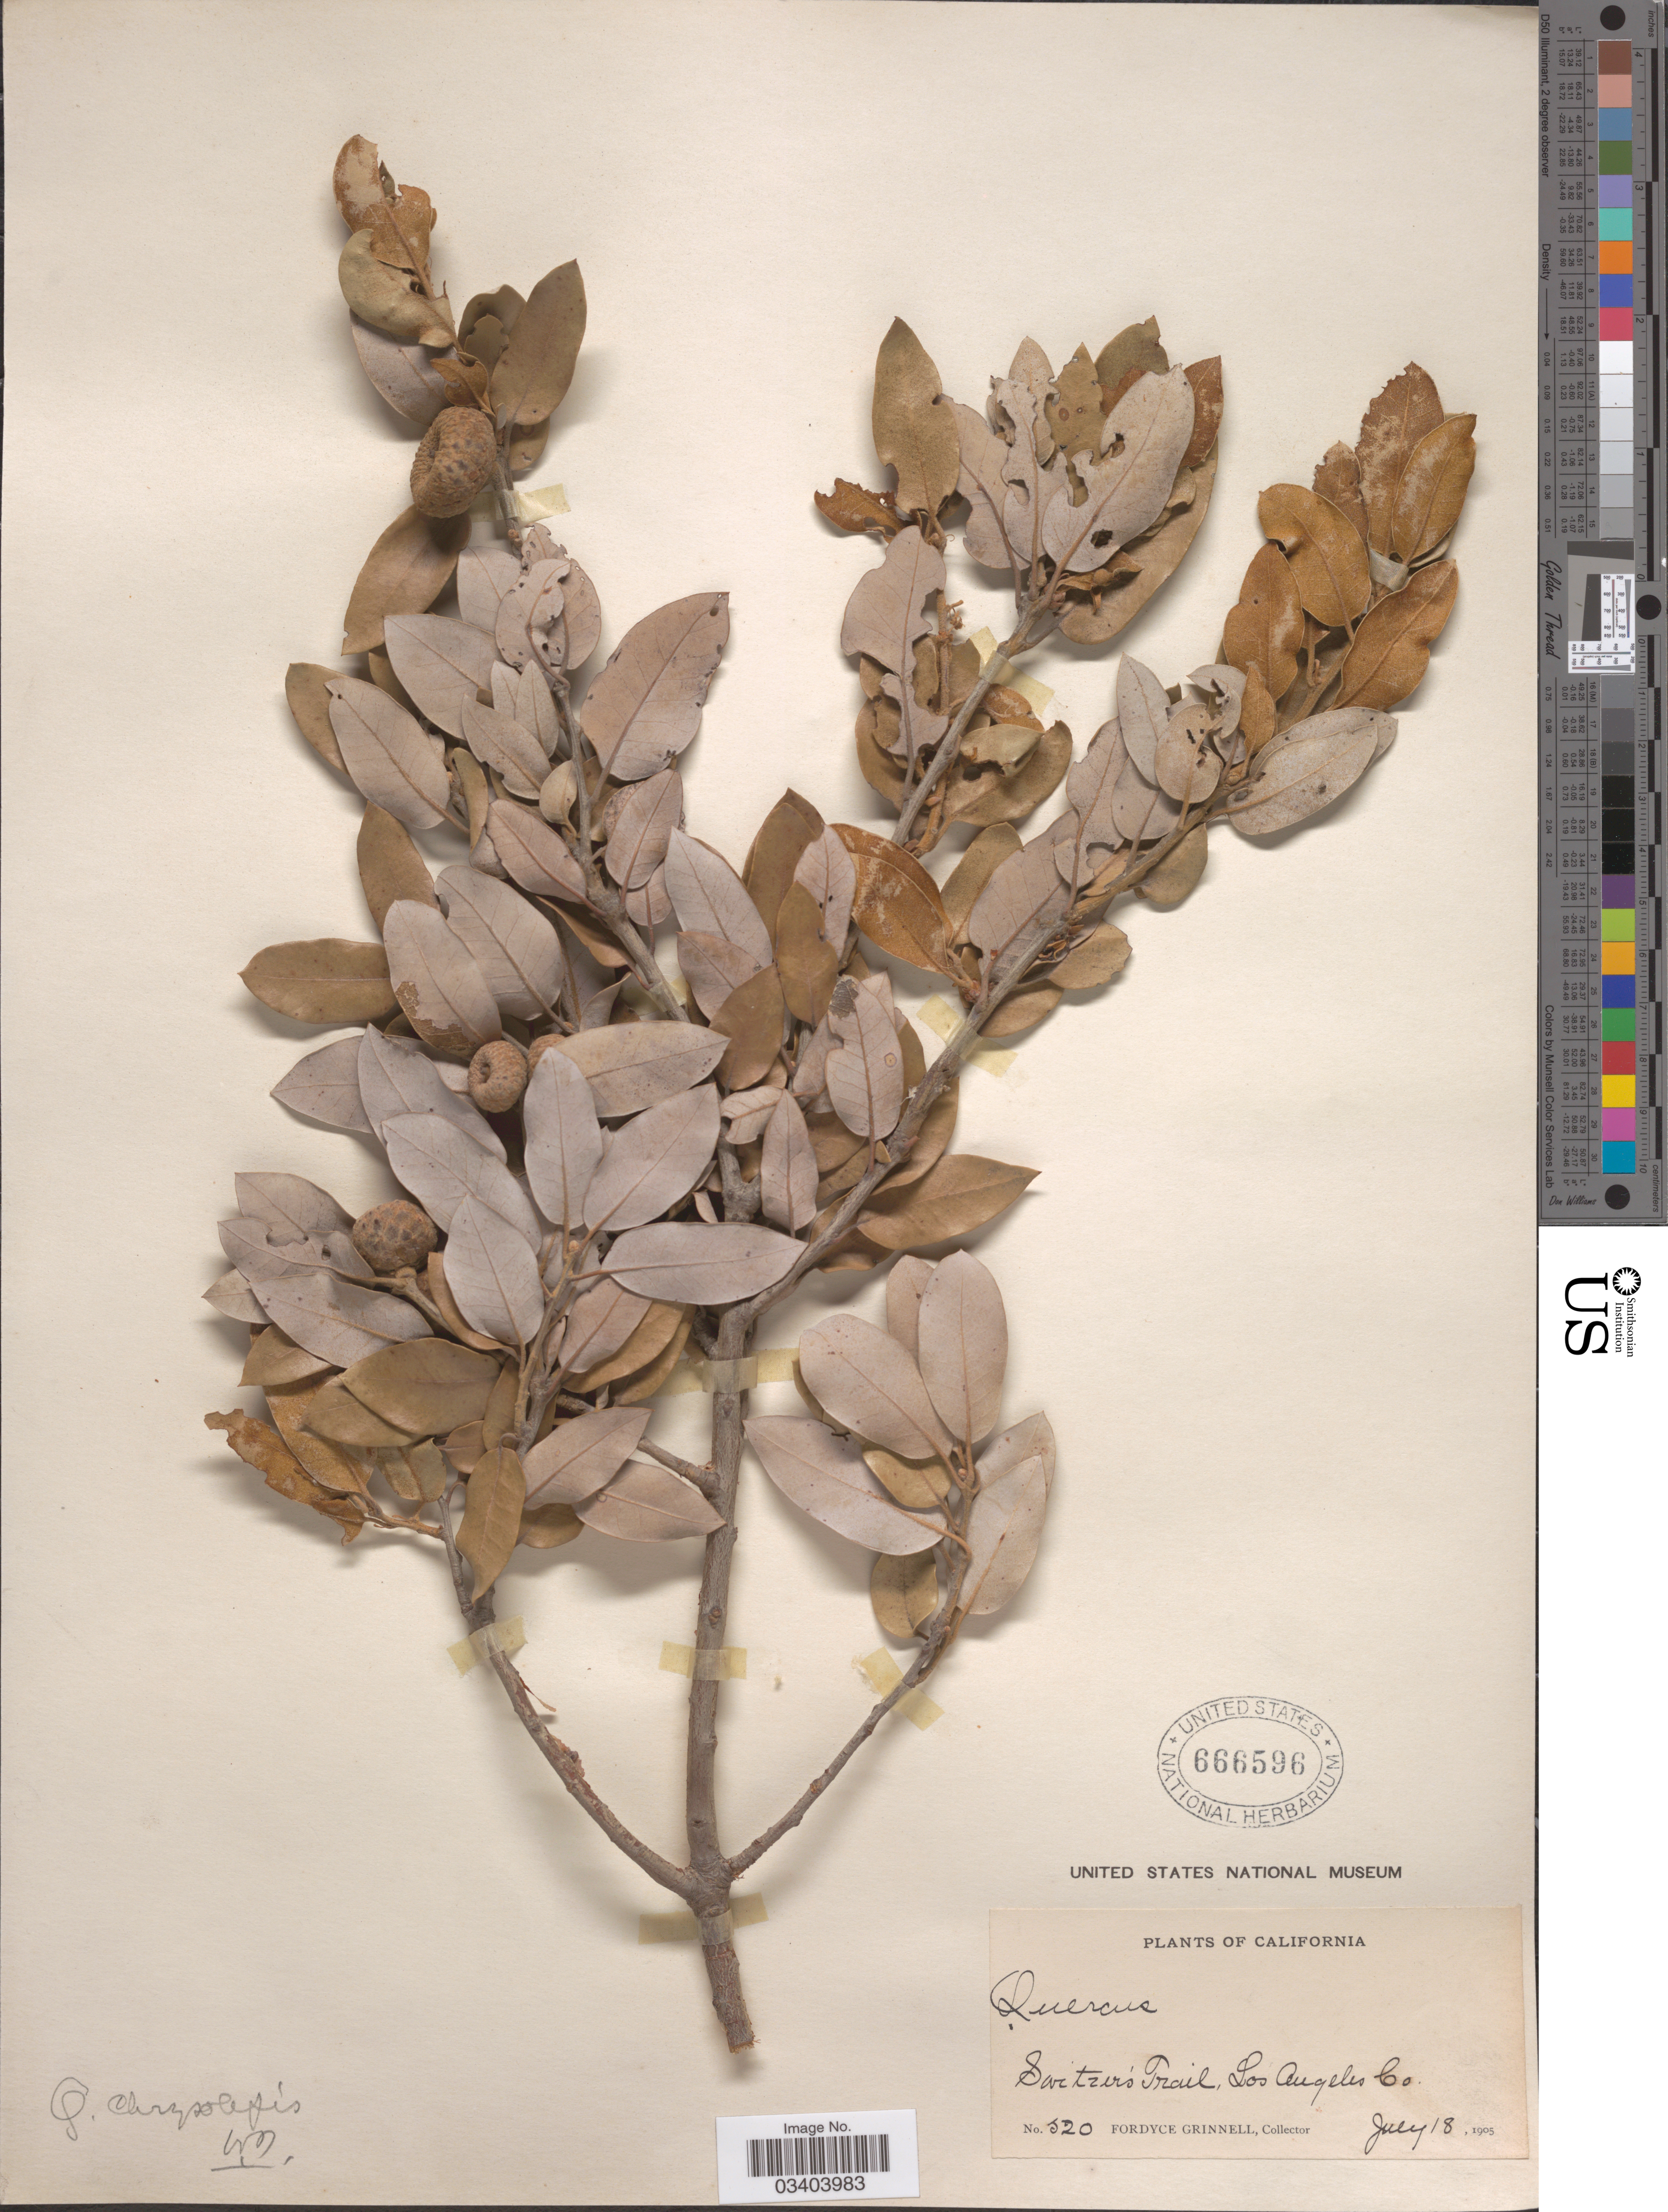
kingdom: Plantae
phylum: Tracheophyta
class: Magnoliopsida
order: Fagales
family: Fagaceae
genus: Quercus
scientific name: Quercus chrysolepis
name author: Liebm.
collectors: F. Grinnell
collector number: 520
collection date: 1905-07-18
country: United States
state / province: California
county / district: Los Angeles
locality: Switzer's Trail, Los Angeles Co.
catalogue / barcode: US 666596